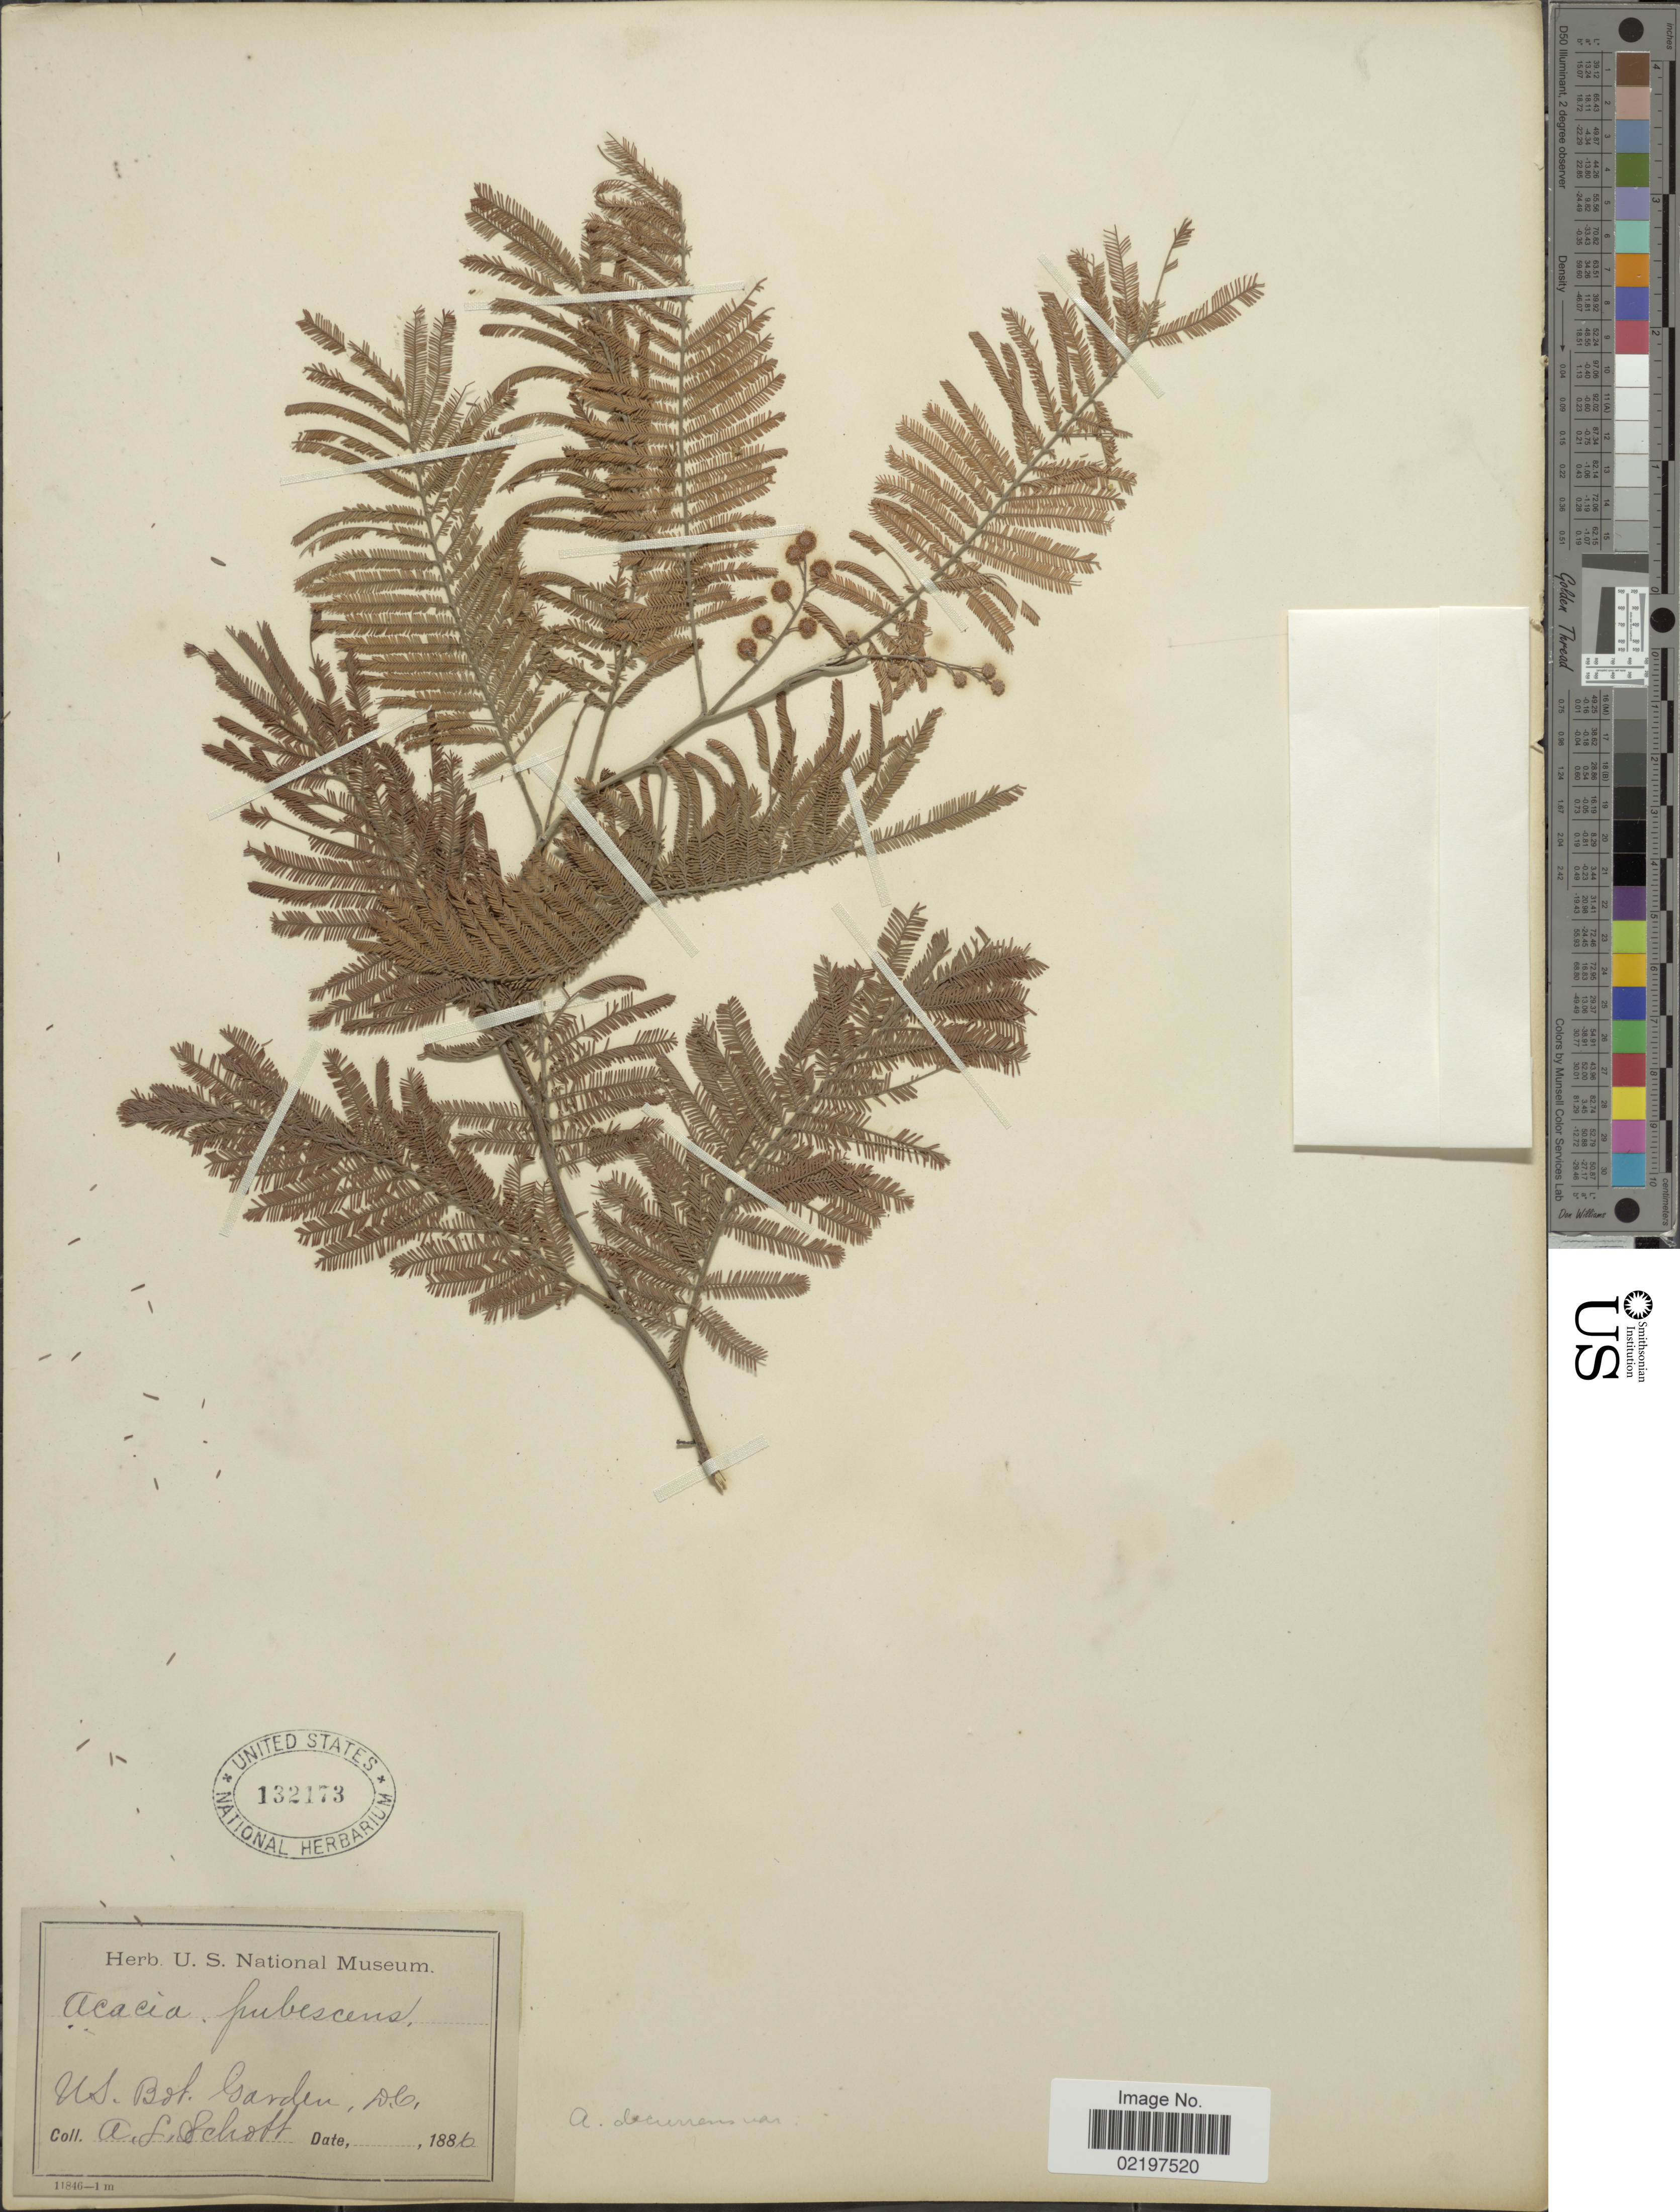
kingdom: Plantae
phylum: Tracheophyta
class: Magnoliopsida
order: Fabales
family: Fabaceae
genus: Acacia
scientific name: Acacia dealbata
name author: Link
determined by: Strong, M. T., (US), Smithsonian Institution - National Museum of Natural History (UNITED STATES)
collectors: A. L. Schott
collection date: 1886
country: United States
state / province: District of Columbia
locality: US. Bot. Garden, D.C.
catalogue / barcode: US 132173